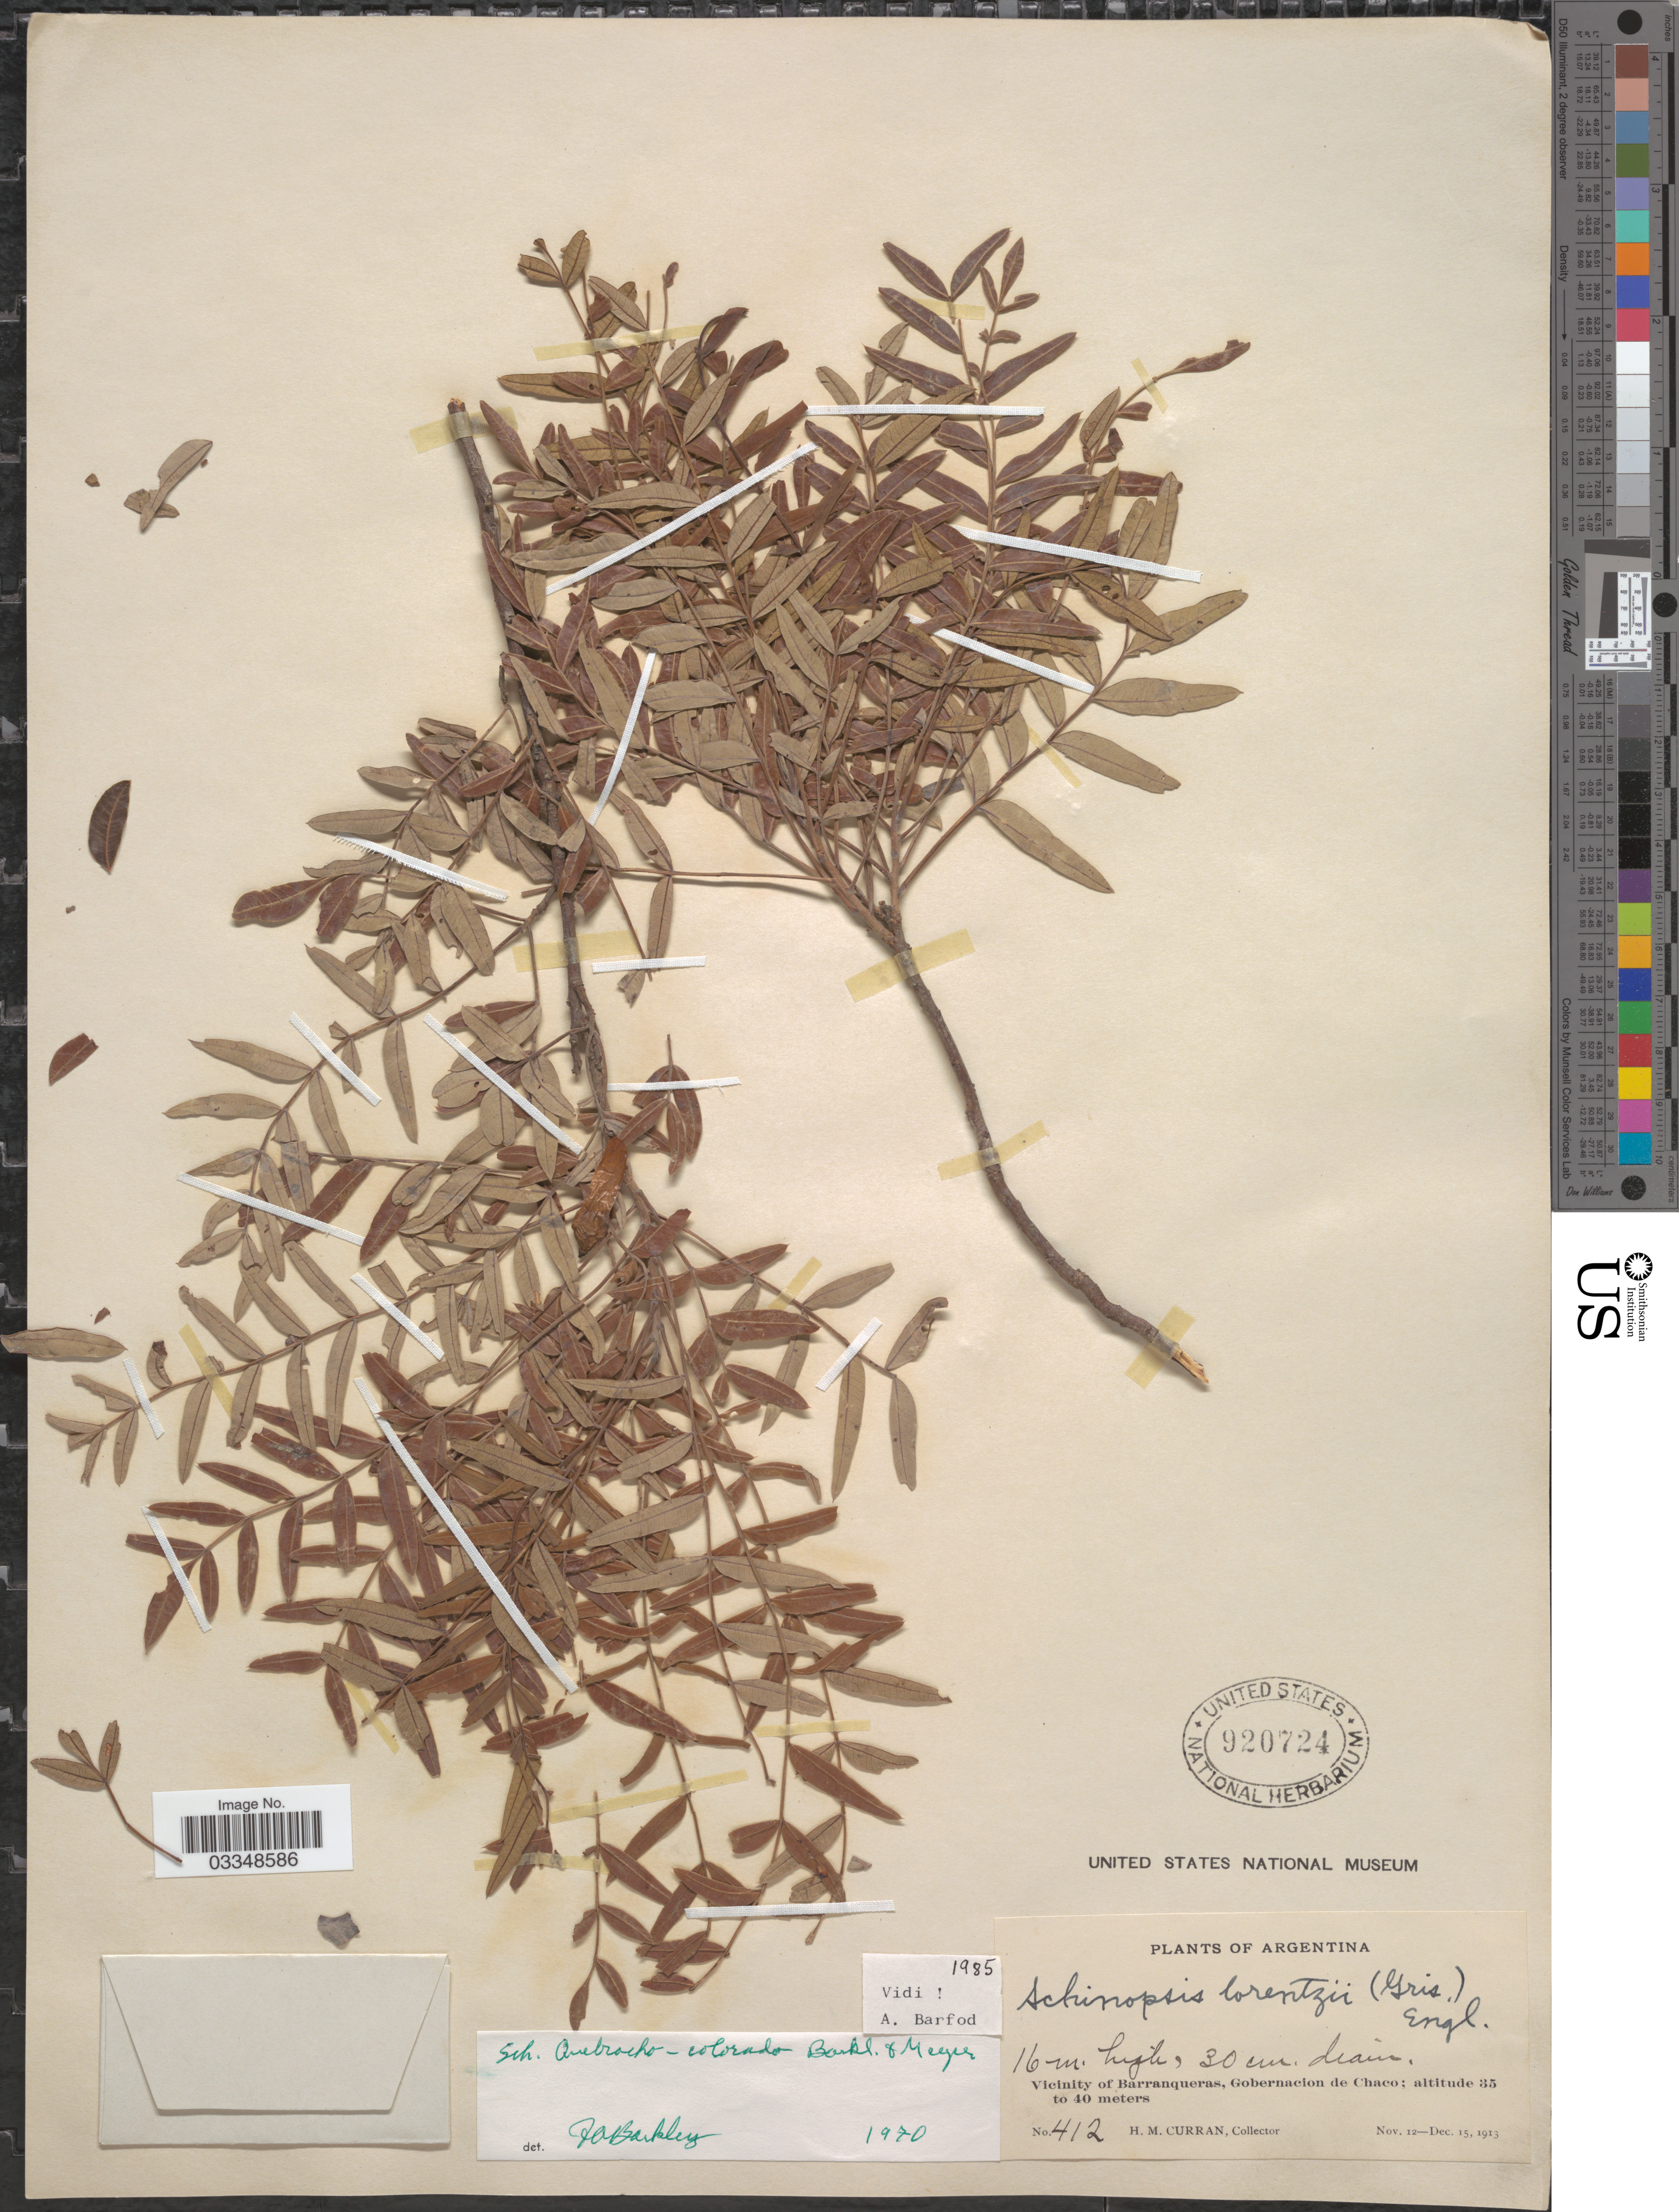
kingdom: Plantae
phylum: Tracheophyta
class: Magnoliopsida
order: Sapindales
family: Anacardiaceae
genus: Schinopsis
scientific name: Schinopsis quebracho-colorado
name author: F.A. Barkley & T. Mey.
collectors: H. M. Curran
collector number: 412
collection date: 1913-11-12/1913-12-15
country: Argentina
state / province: Chaco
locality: Vicinity of Barranqueras, Gobernacion de Chaco.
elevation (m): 35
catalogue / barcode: US 920724